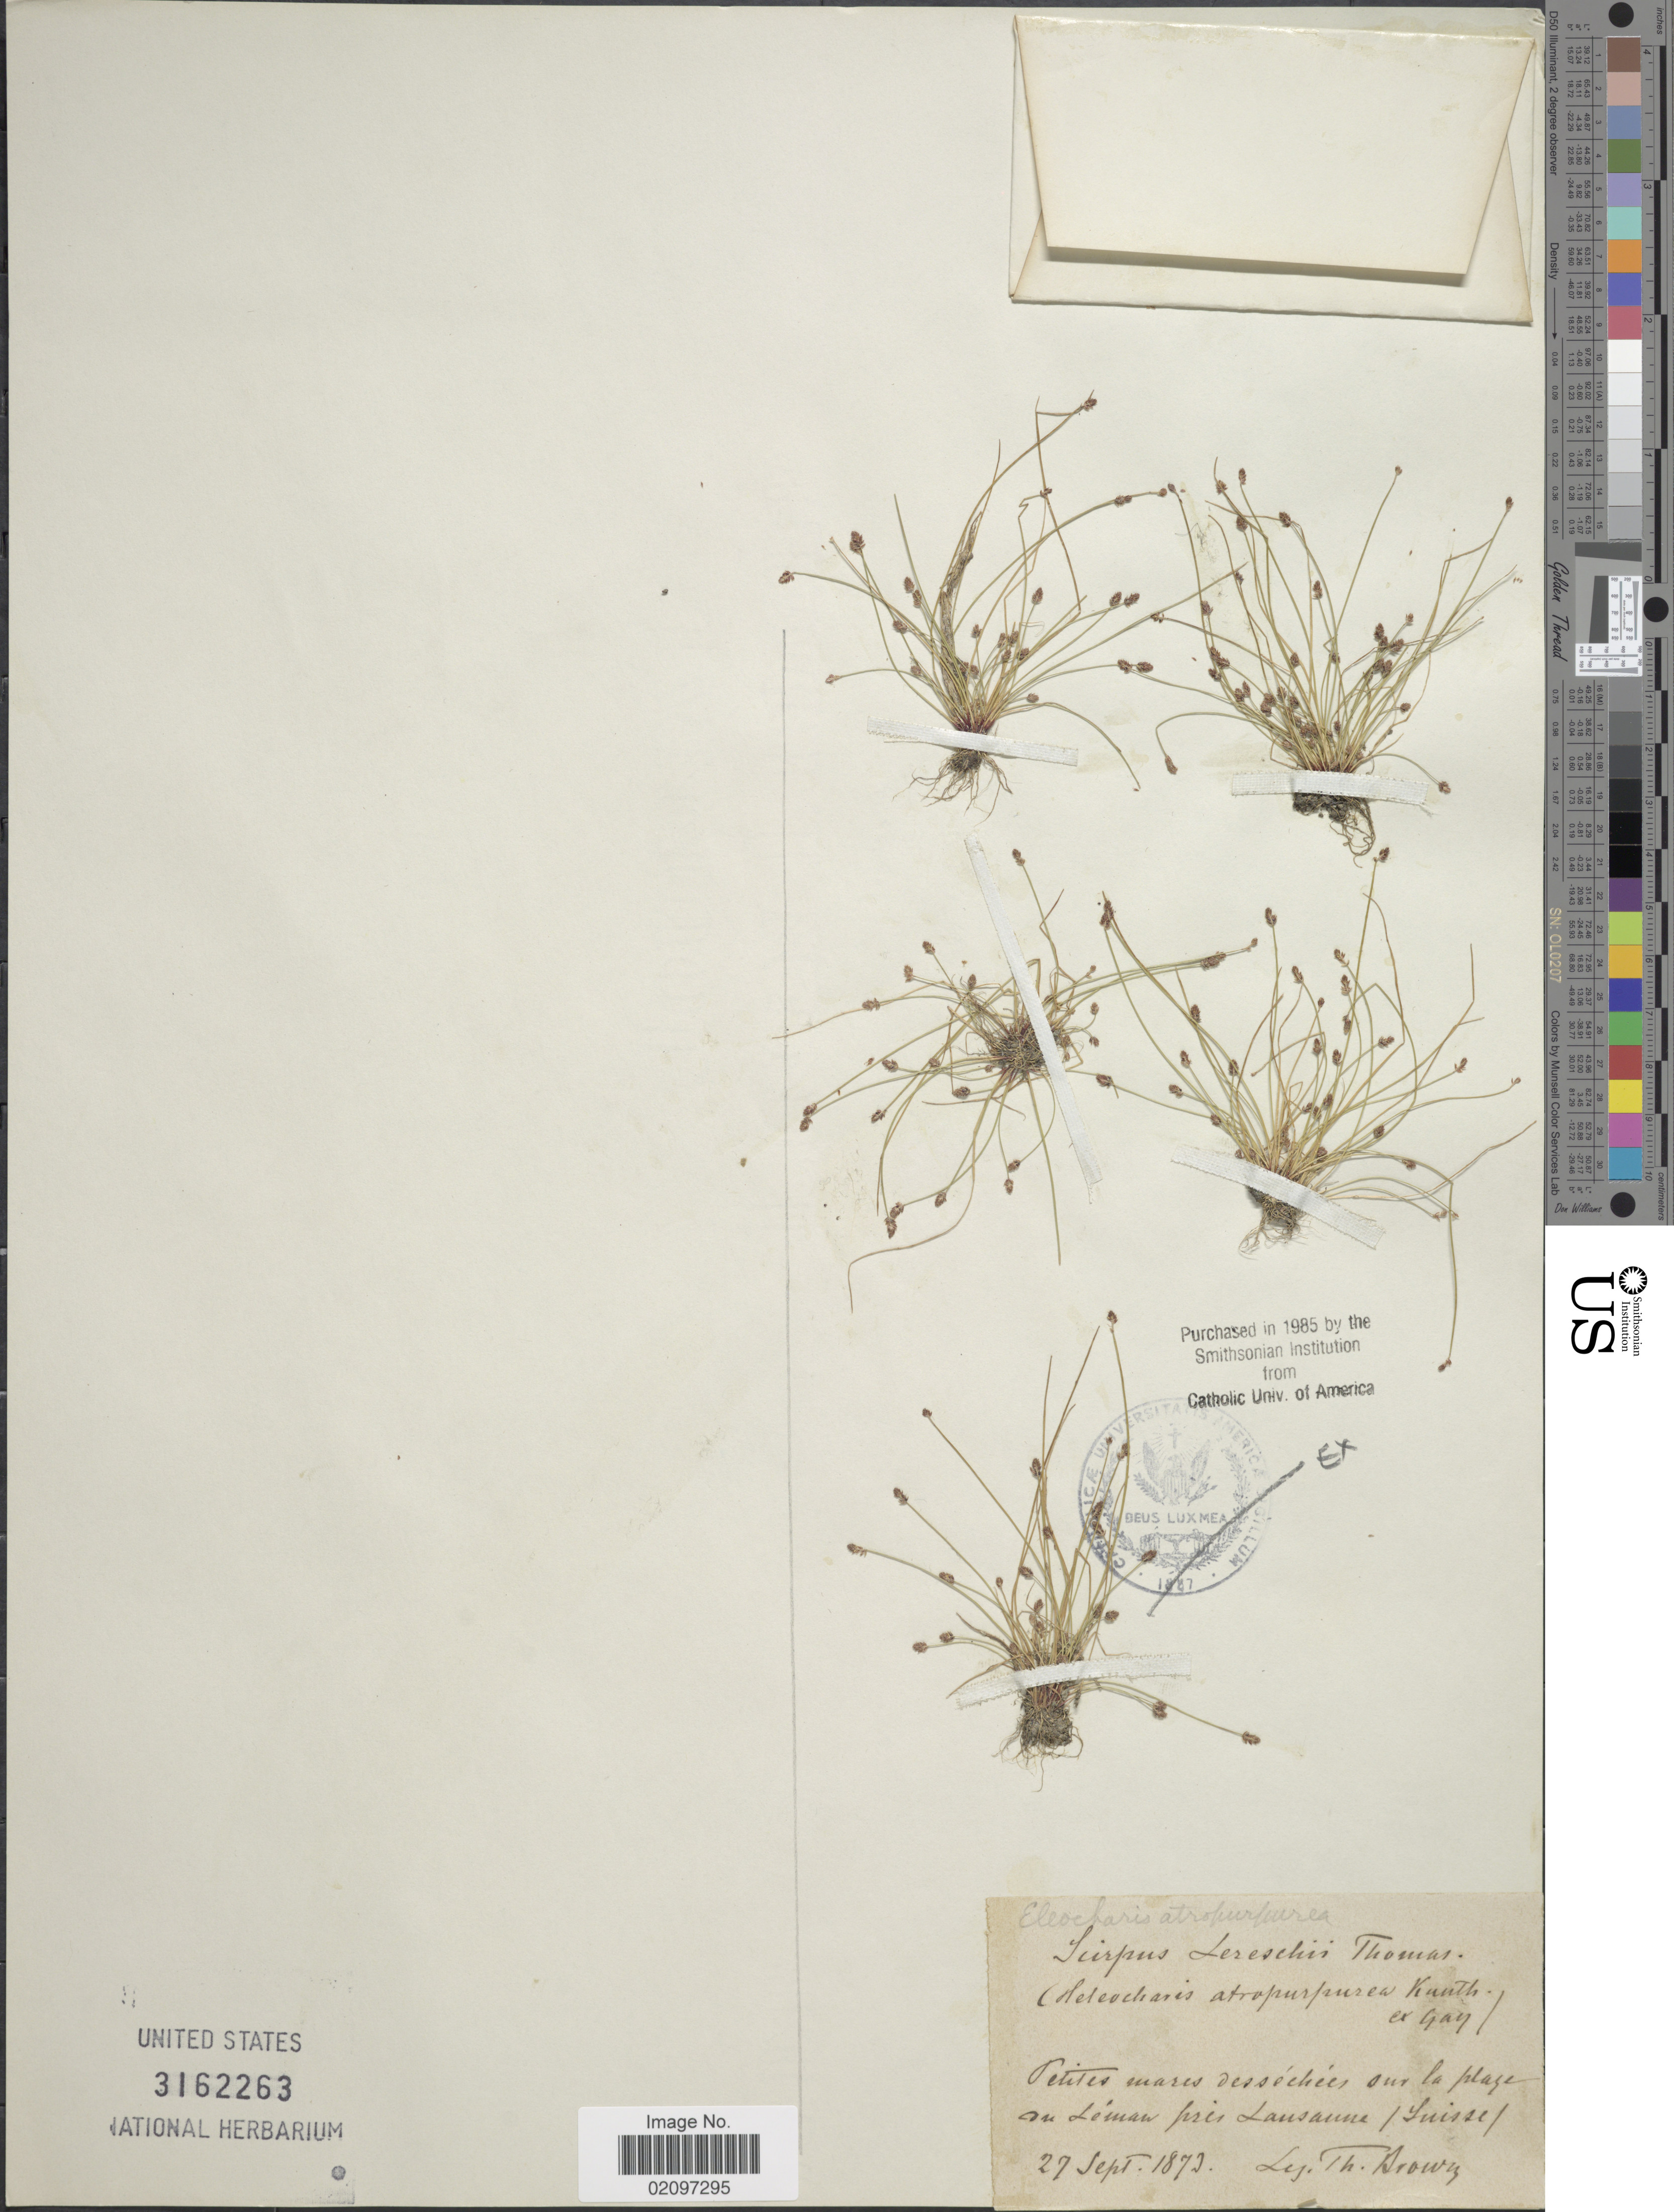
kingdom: Plantae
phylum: Tracheophyta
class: Liliopsida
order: Poales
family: Cyperaceae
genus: Eleocharis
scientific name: Eleocharis atropurpurea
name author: (Retz.) J. Presl & C. Presl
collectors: T. Brown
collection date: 1873-09-27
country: Switzerland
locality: Petites mares desschies sur la place du Léman pres Lausanne (Suisse)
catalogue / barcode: US 3162263